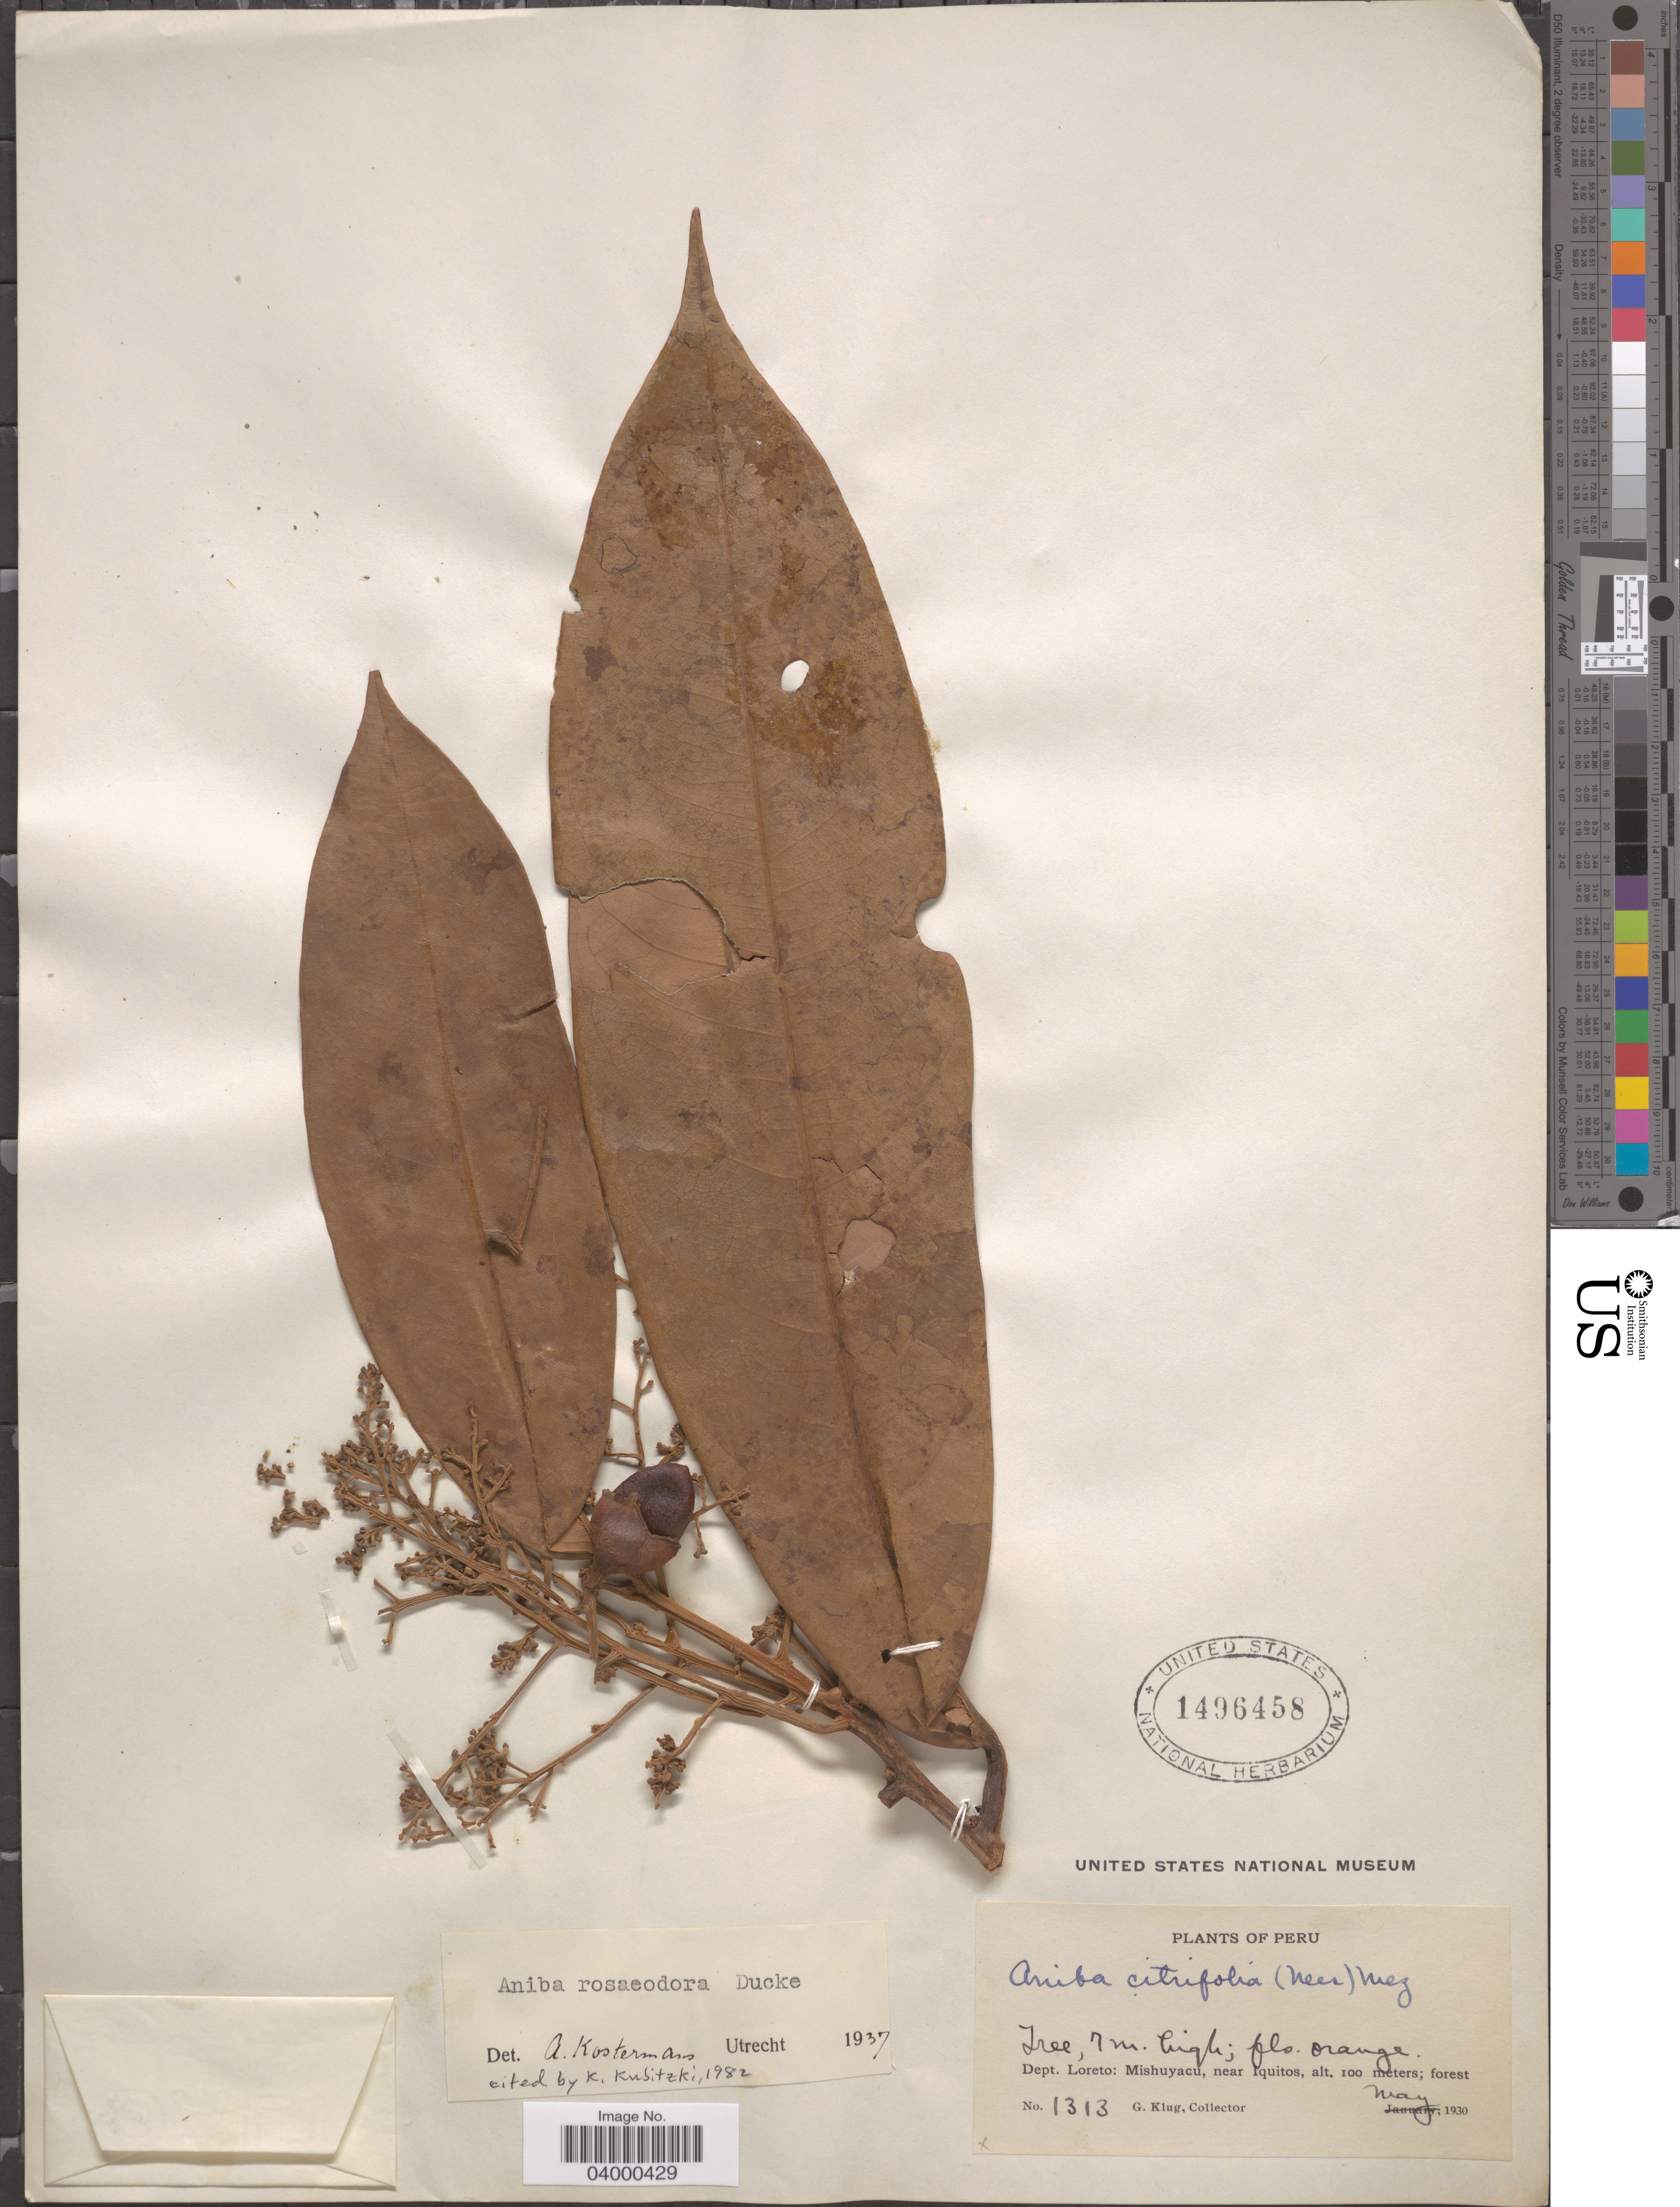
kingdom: Plantae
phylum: Tracheophyta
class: Magnoliopsida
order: Laurales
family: Lauraceae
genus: Aniba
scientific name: Aniba rosaeodora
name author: Ducke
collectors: G. Klug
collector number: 1313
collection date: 1930-05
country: Peru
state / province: Loreto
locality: Dept. Loreto: Mishuyacu, near Iquitos.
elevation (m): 100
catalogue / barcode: US 1496458